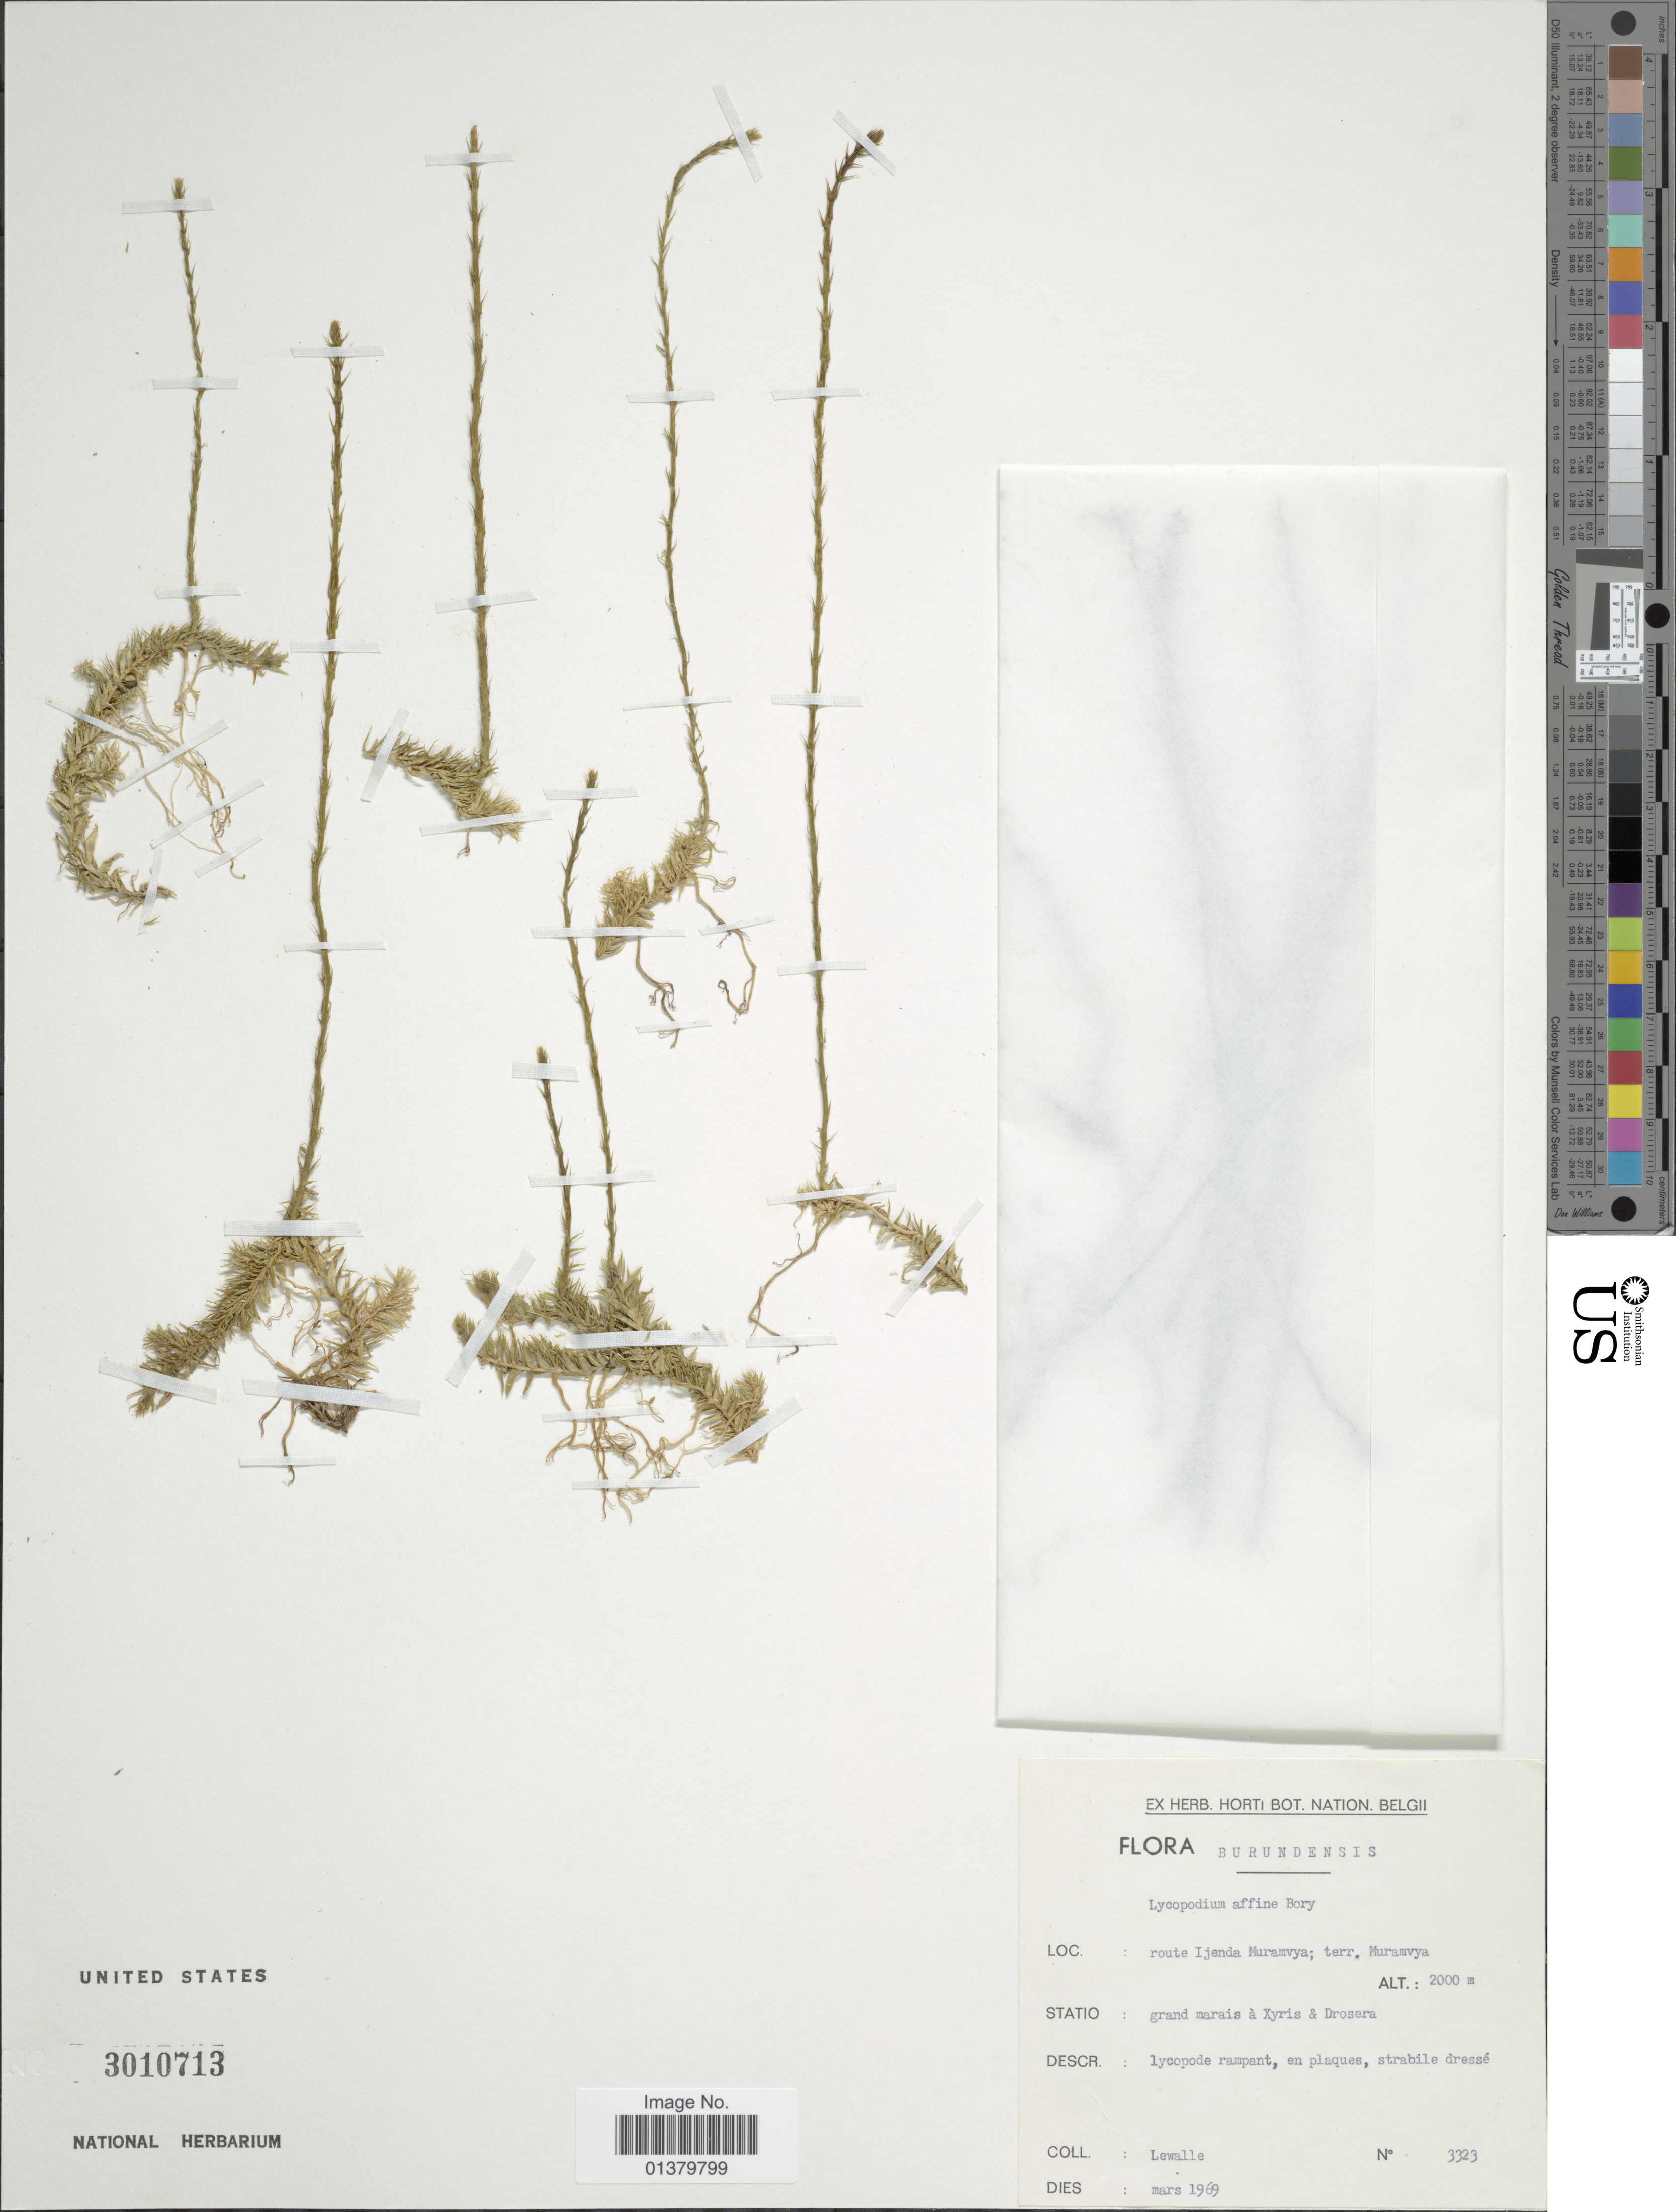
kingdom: Plantae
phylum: Tracheophyta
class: Lycopodiopsida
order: Lycopodiales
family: Lycopodiaceae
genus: Pseudolycopodiella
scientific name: Pseudolycopodiella affinis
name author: (Bory) Holub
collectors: Lewalle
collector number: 3323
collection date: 1969-03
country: Burundi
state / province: Muramvya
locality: Route Ijenda Muramvya; terr Muramvya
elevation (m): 2000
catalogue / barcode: US 3010713